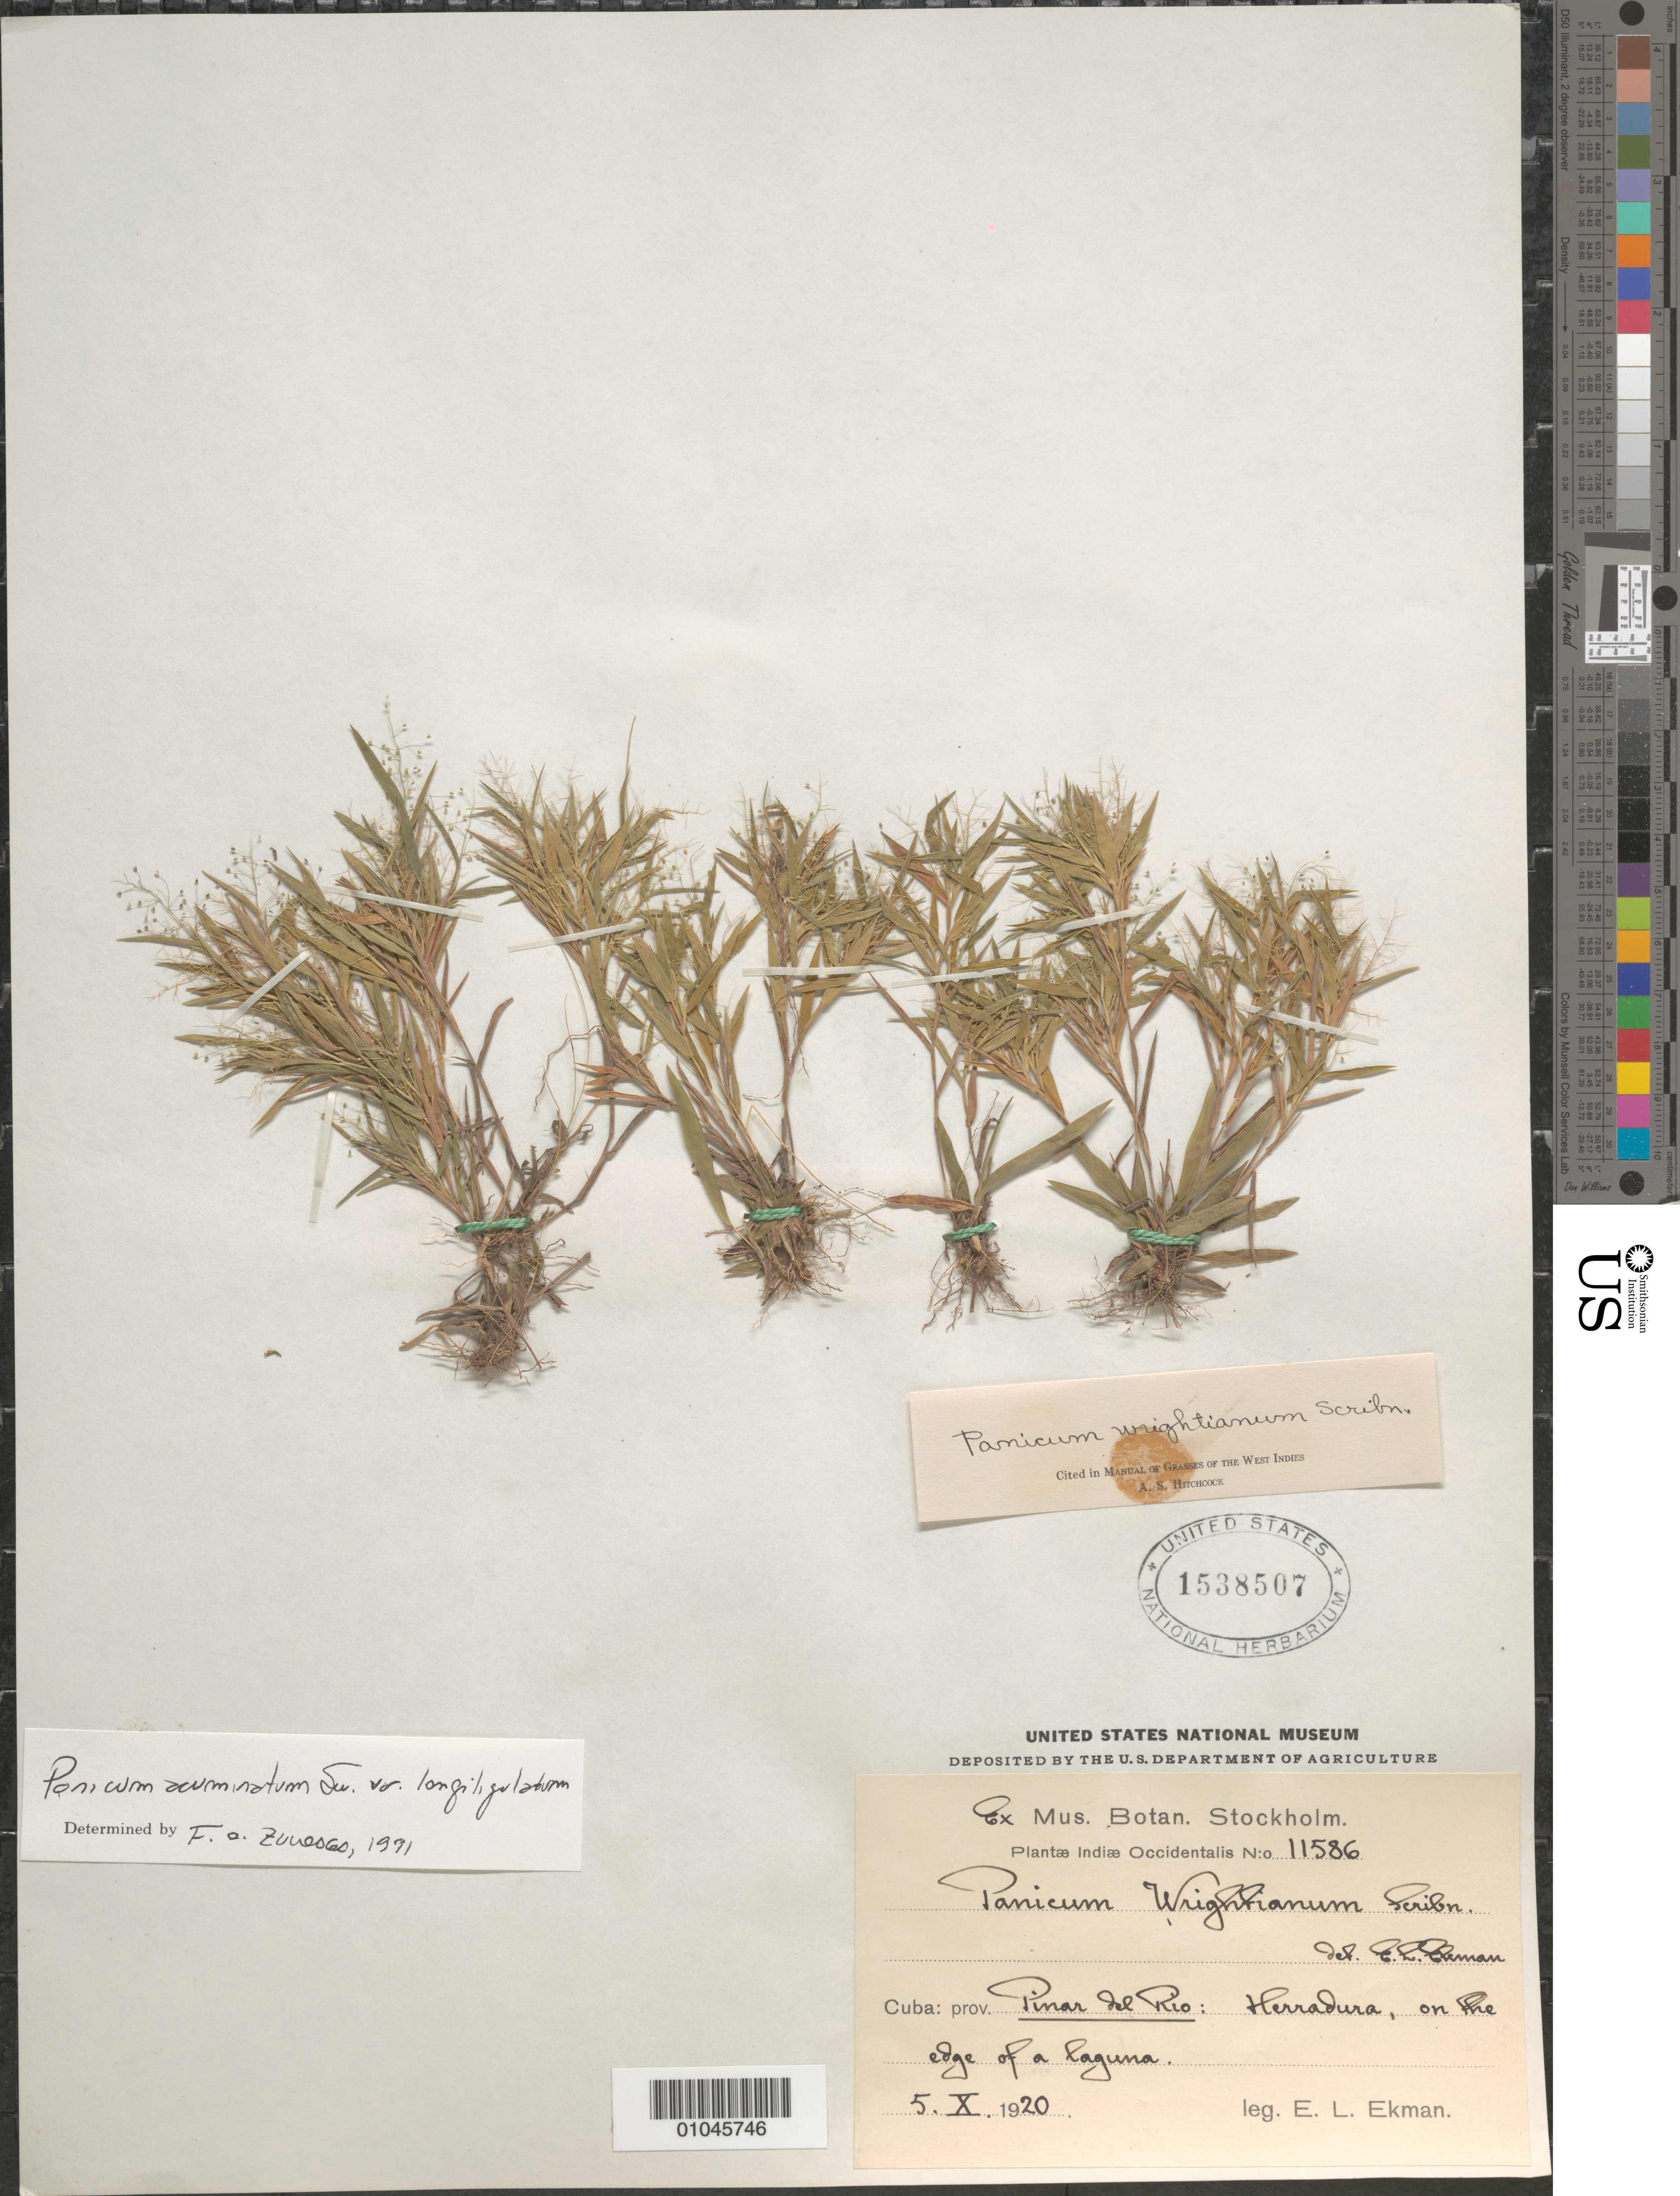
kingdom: Plantae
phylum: Tracheophyta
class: Liliopsida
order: Poales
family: Poaceae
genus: Panicum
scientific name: Panicum acuminatum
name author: Sw.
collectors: E. L. Ekman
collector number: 11586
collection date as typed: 05 Dec 1920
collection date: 1920-12-05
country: Cuba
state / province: Pinar del Rio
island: Cuba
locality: Harradura, on the edge of a laguna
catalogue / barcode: US 1538507